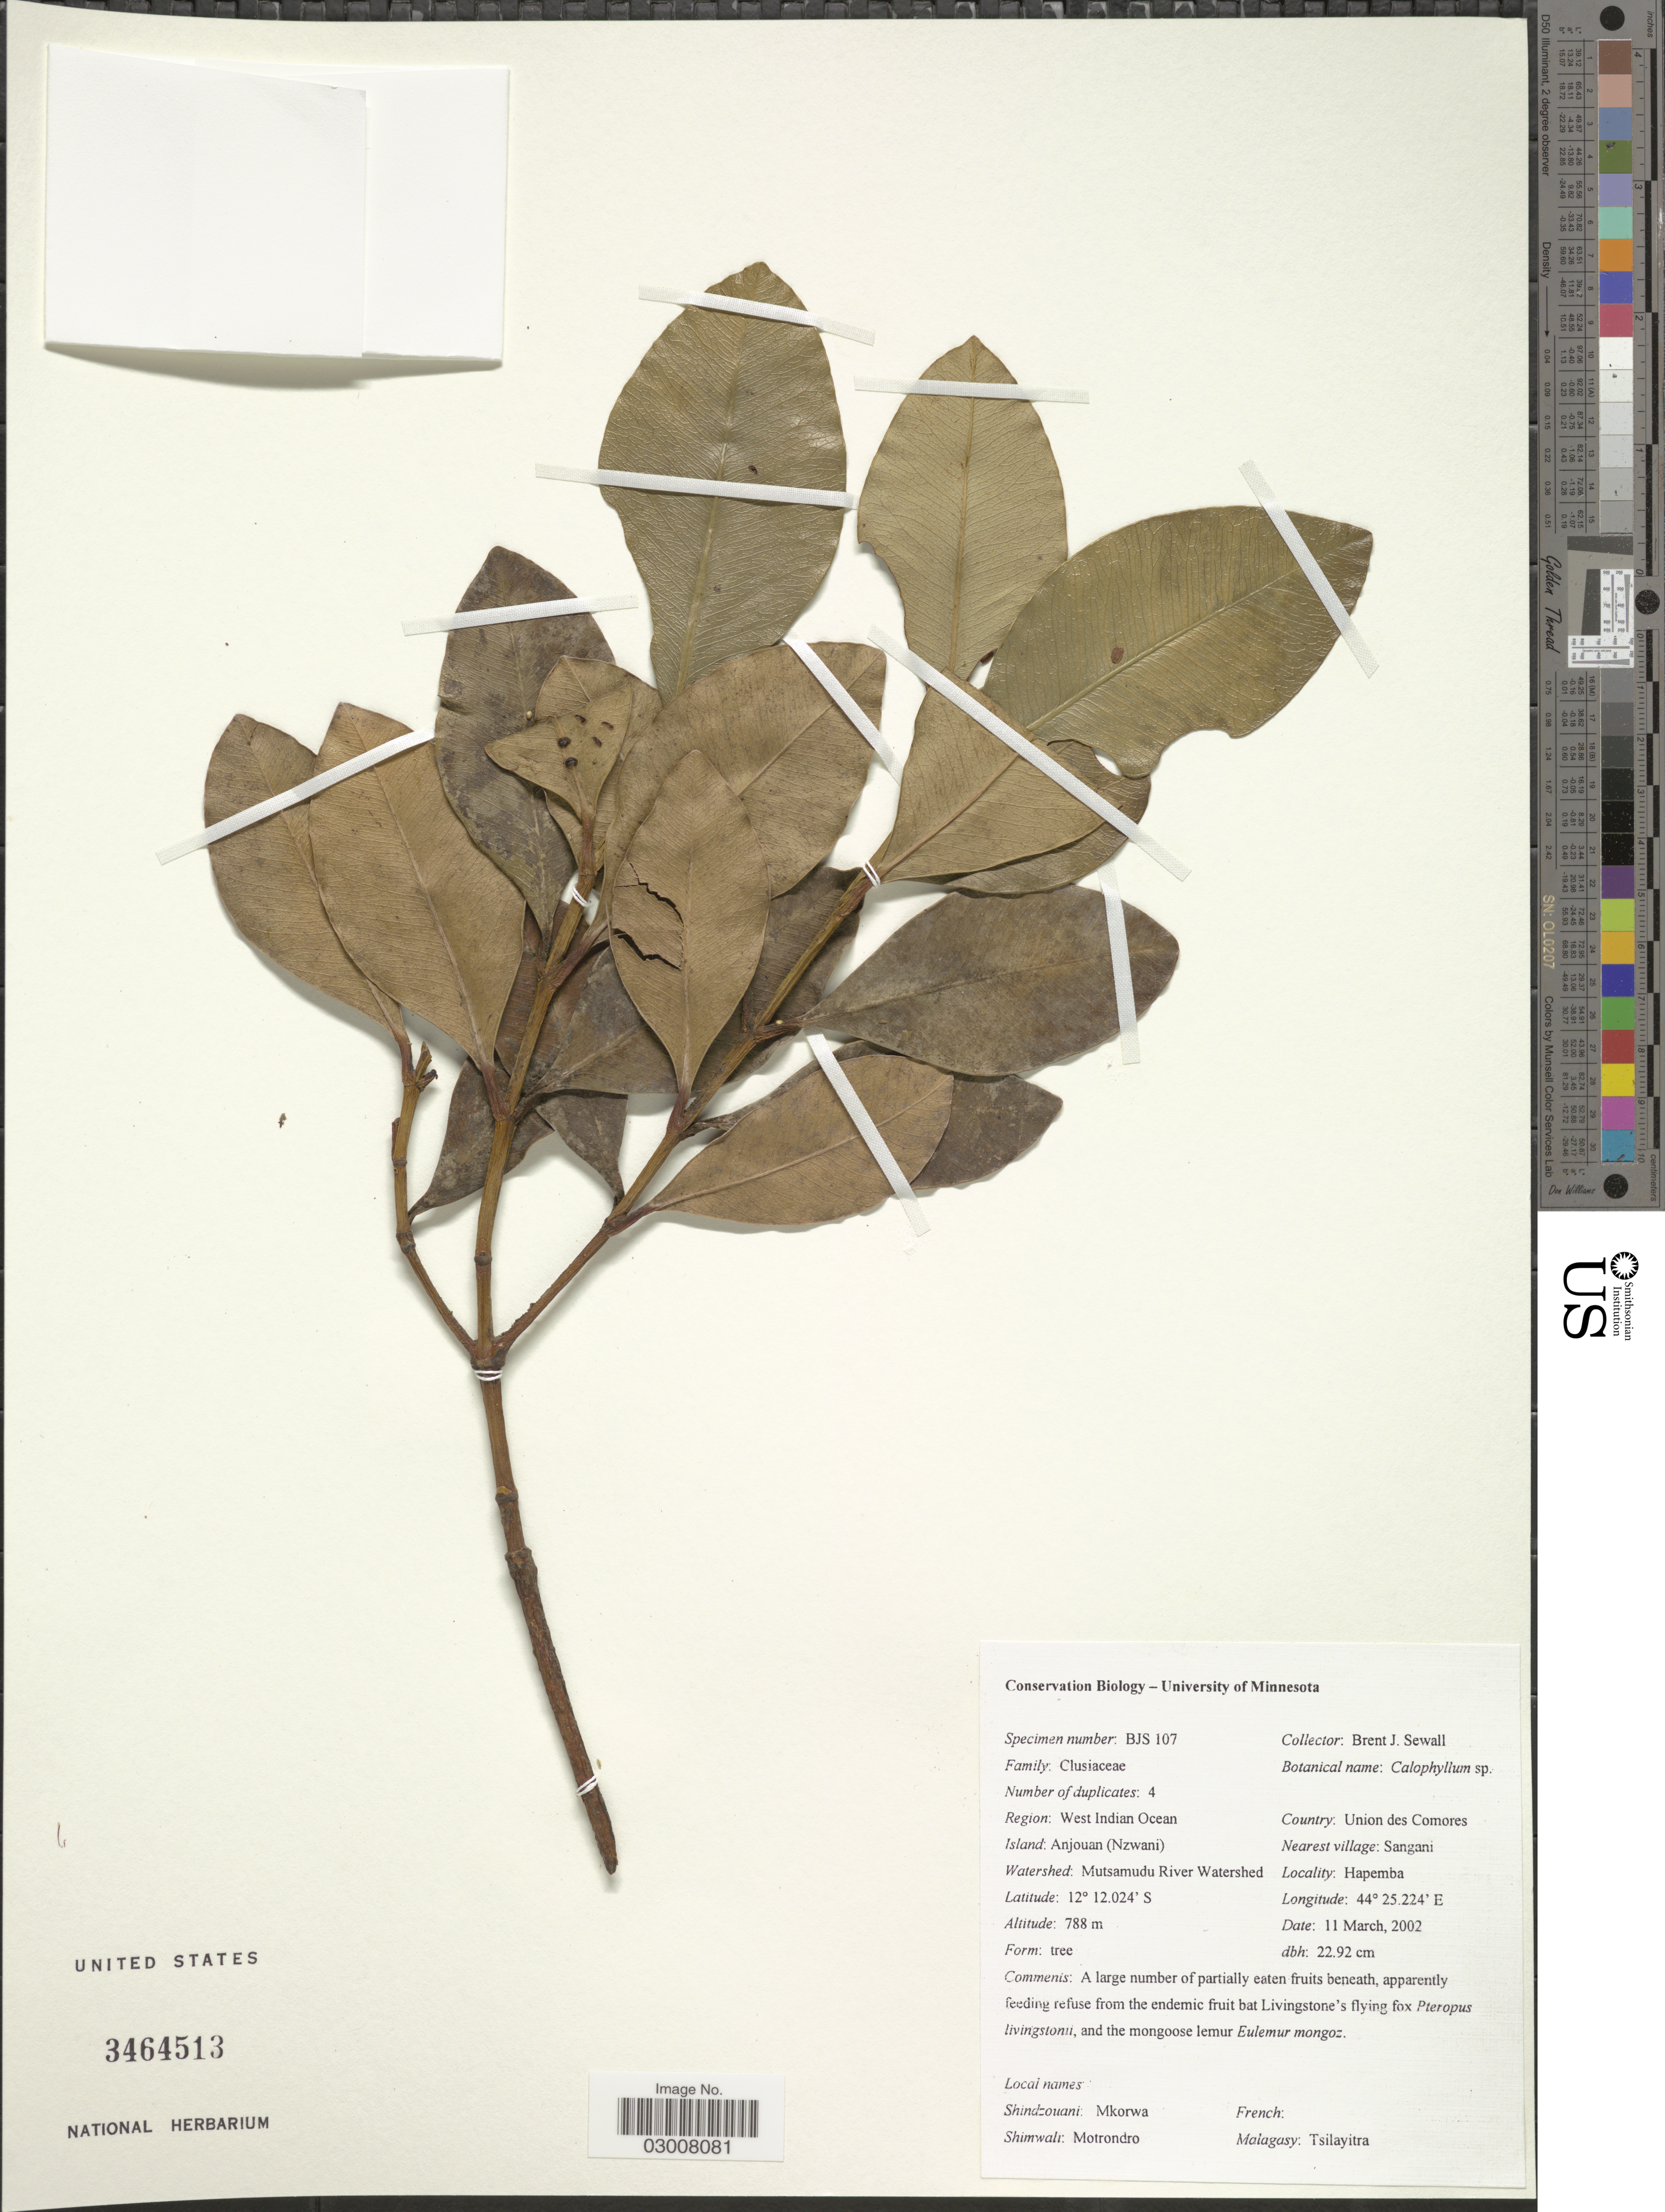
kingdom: Plantae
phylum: Tracheophyta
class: Magnoliopsida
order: Malpighiales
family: Calophyllaceae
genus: Calophyllum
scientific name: Calophyllum sp.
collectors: B. Sewall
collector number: BJS107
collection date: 2002-03-11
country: Comoros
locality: Region: West Indian Ocean, Island: Anjouan (Nzwani), Watershed: Mutsamudu River Watershed, Country: union des Comores, Sangani, Hapemba.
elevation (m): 788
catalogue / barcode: US 3464513